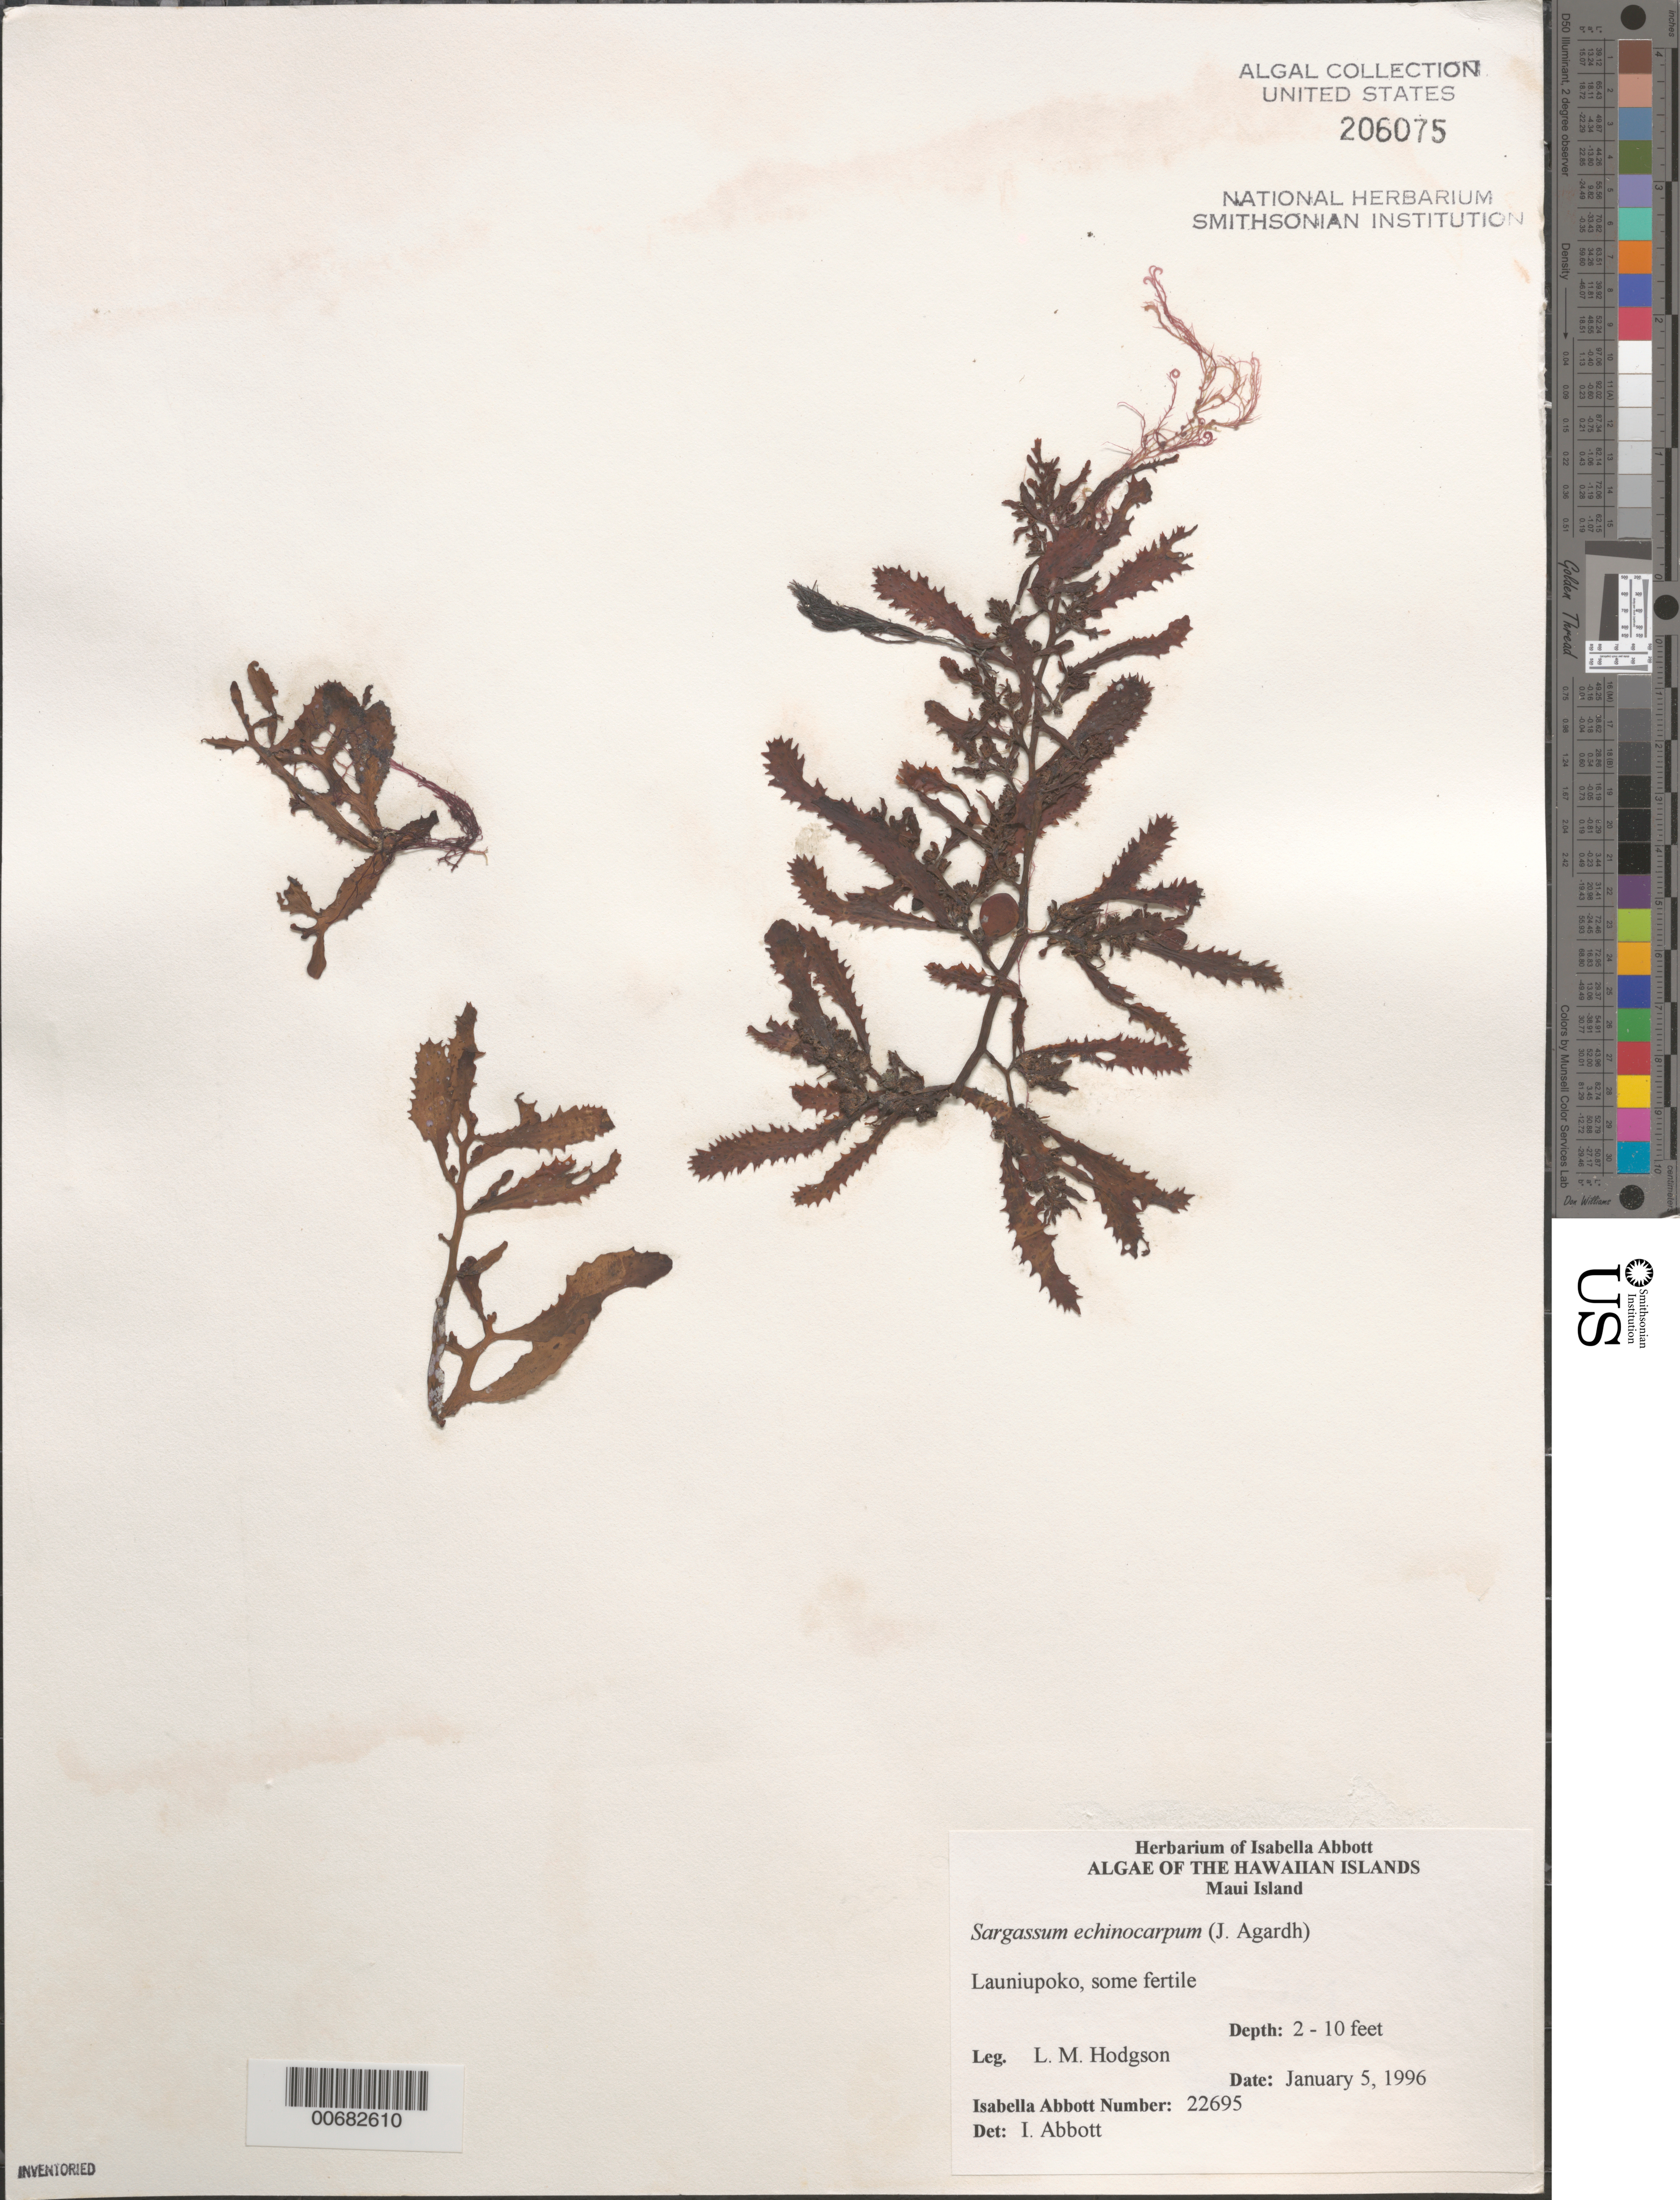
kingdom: Chromista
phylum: Ochrophyta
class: Phaeophyceae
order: Fucales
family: Sargassaceae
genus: Sargassum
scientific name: Sargassum aquifolium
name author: (Turner) C. Agardh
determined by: Algae name updating Project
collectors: L. M. Hodgson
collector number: IAA 22695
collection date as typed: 05 Jan 1996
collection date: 1996-01-05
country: United States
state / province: Hawaii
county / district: Maui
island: Maui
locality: Launiupoko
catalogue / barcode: US 206075